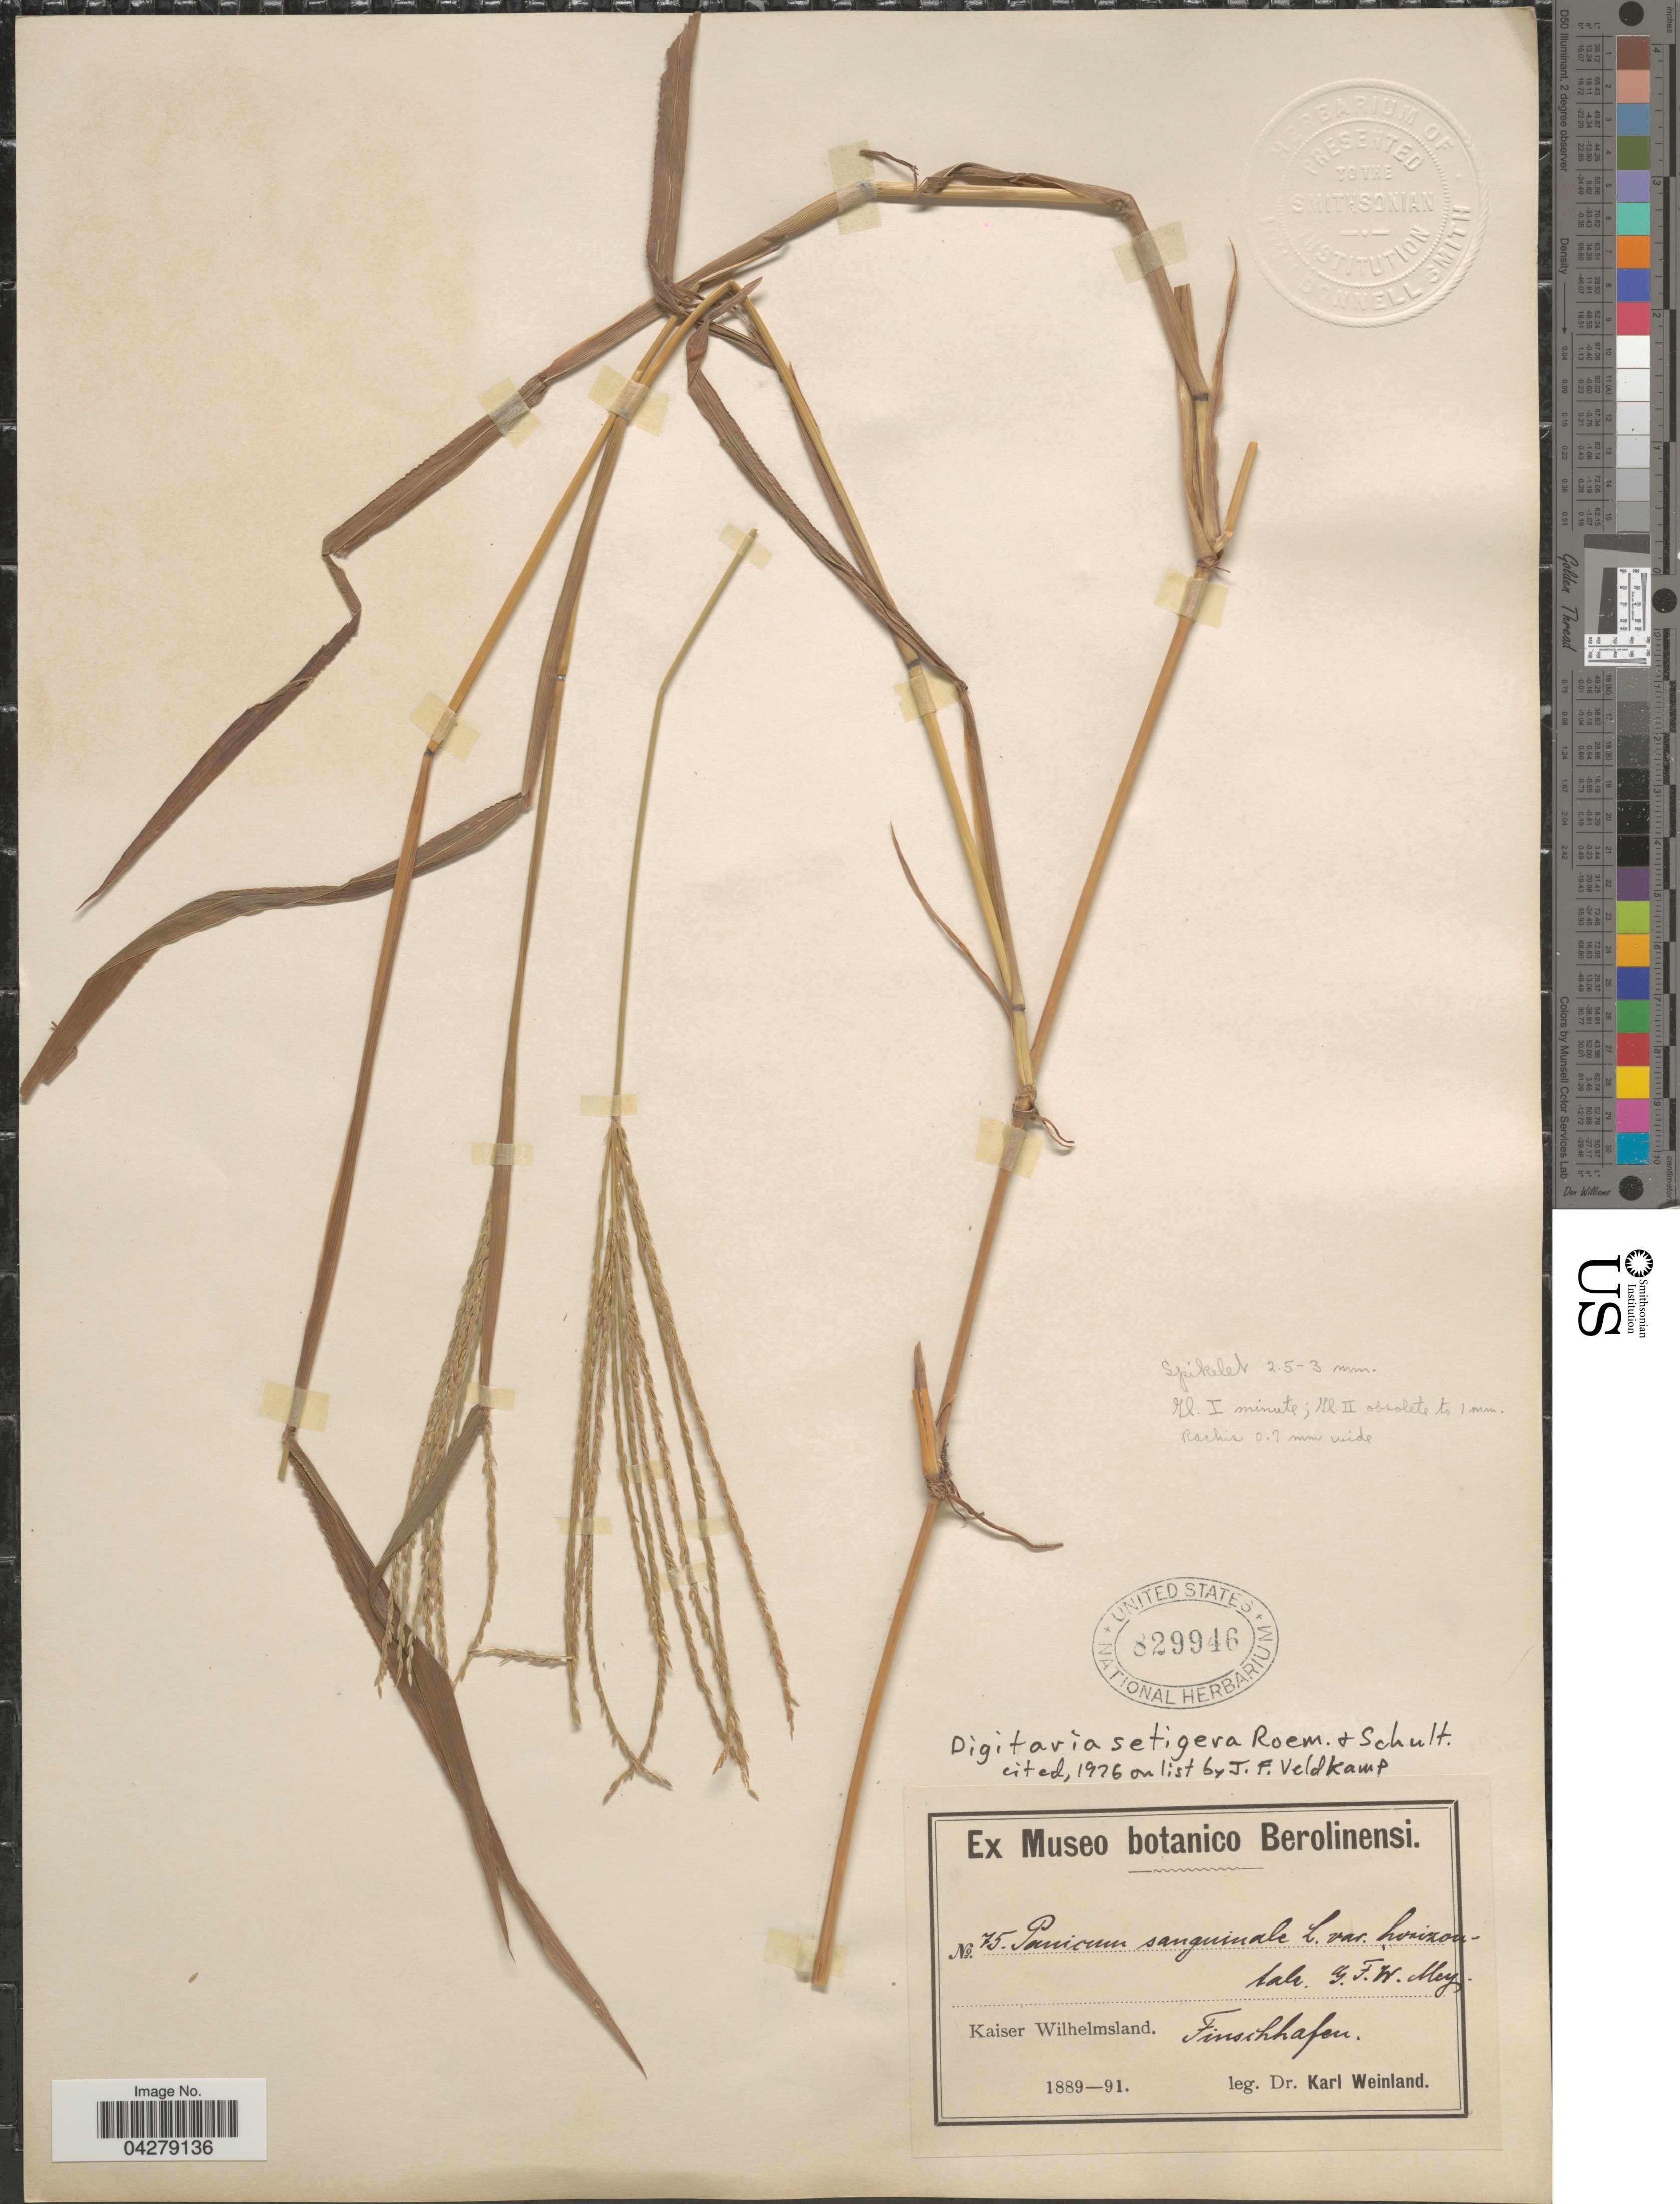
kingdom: Plantae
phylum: Tracheophyta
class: Liliopsida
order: Poales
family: Poaceae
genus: Digitaria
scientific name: Digitaria setigera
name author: Roth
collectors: K. Weinland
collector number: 75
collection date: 1889/1891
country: Papua New Guinea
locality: Kaiser Wilhelmsland. Finschhafen.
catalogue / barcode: US 829946